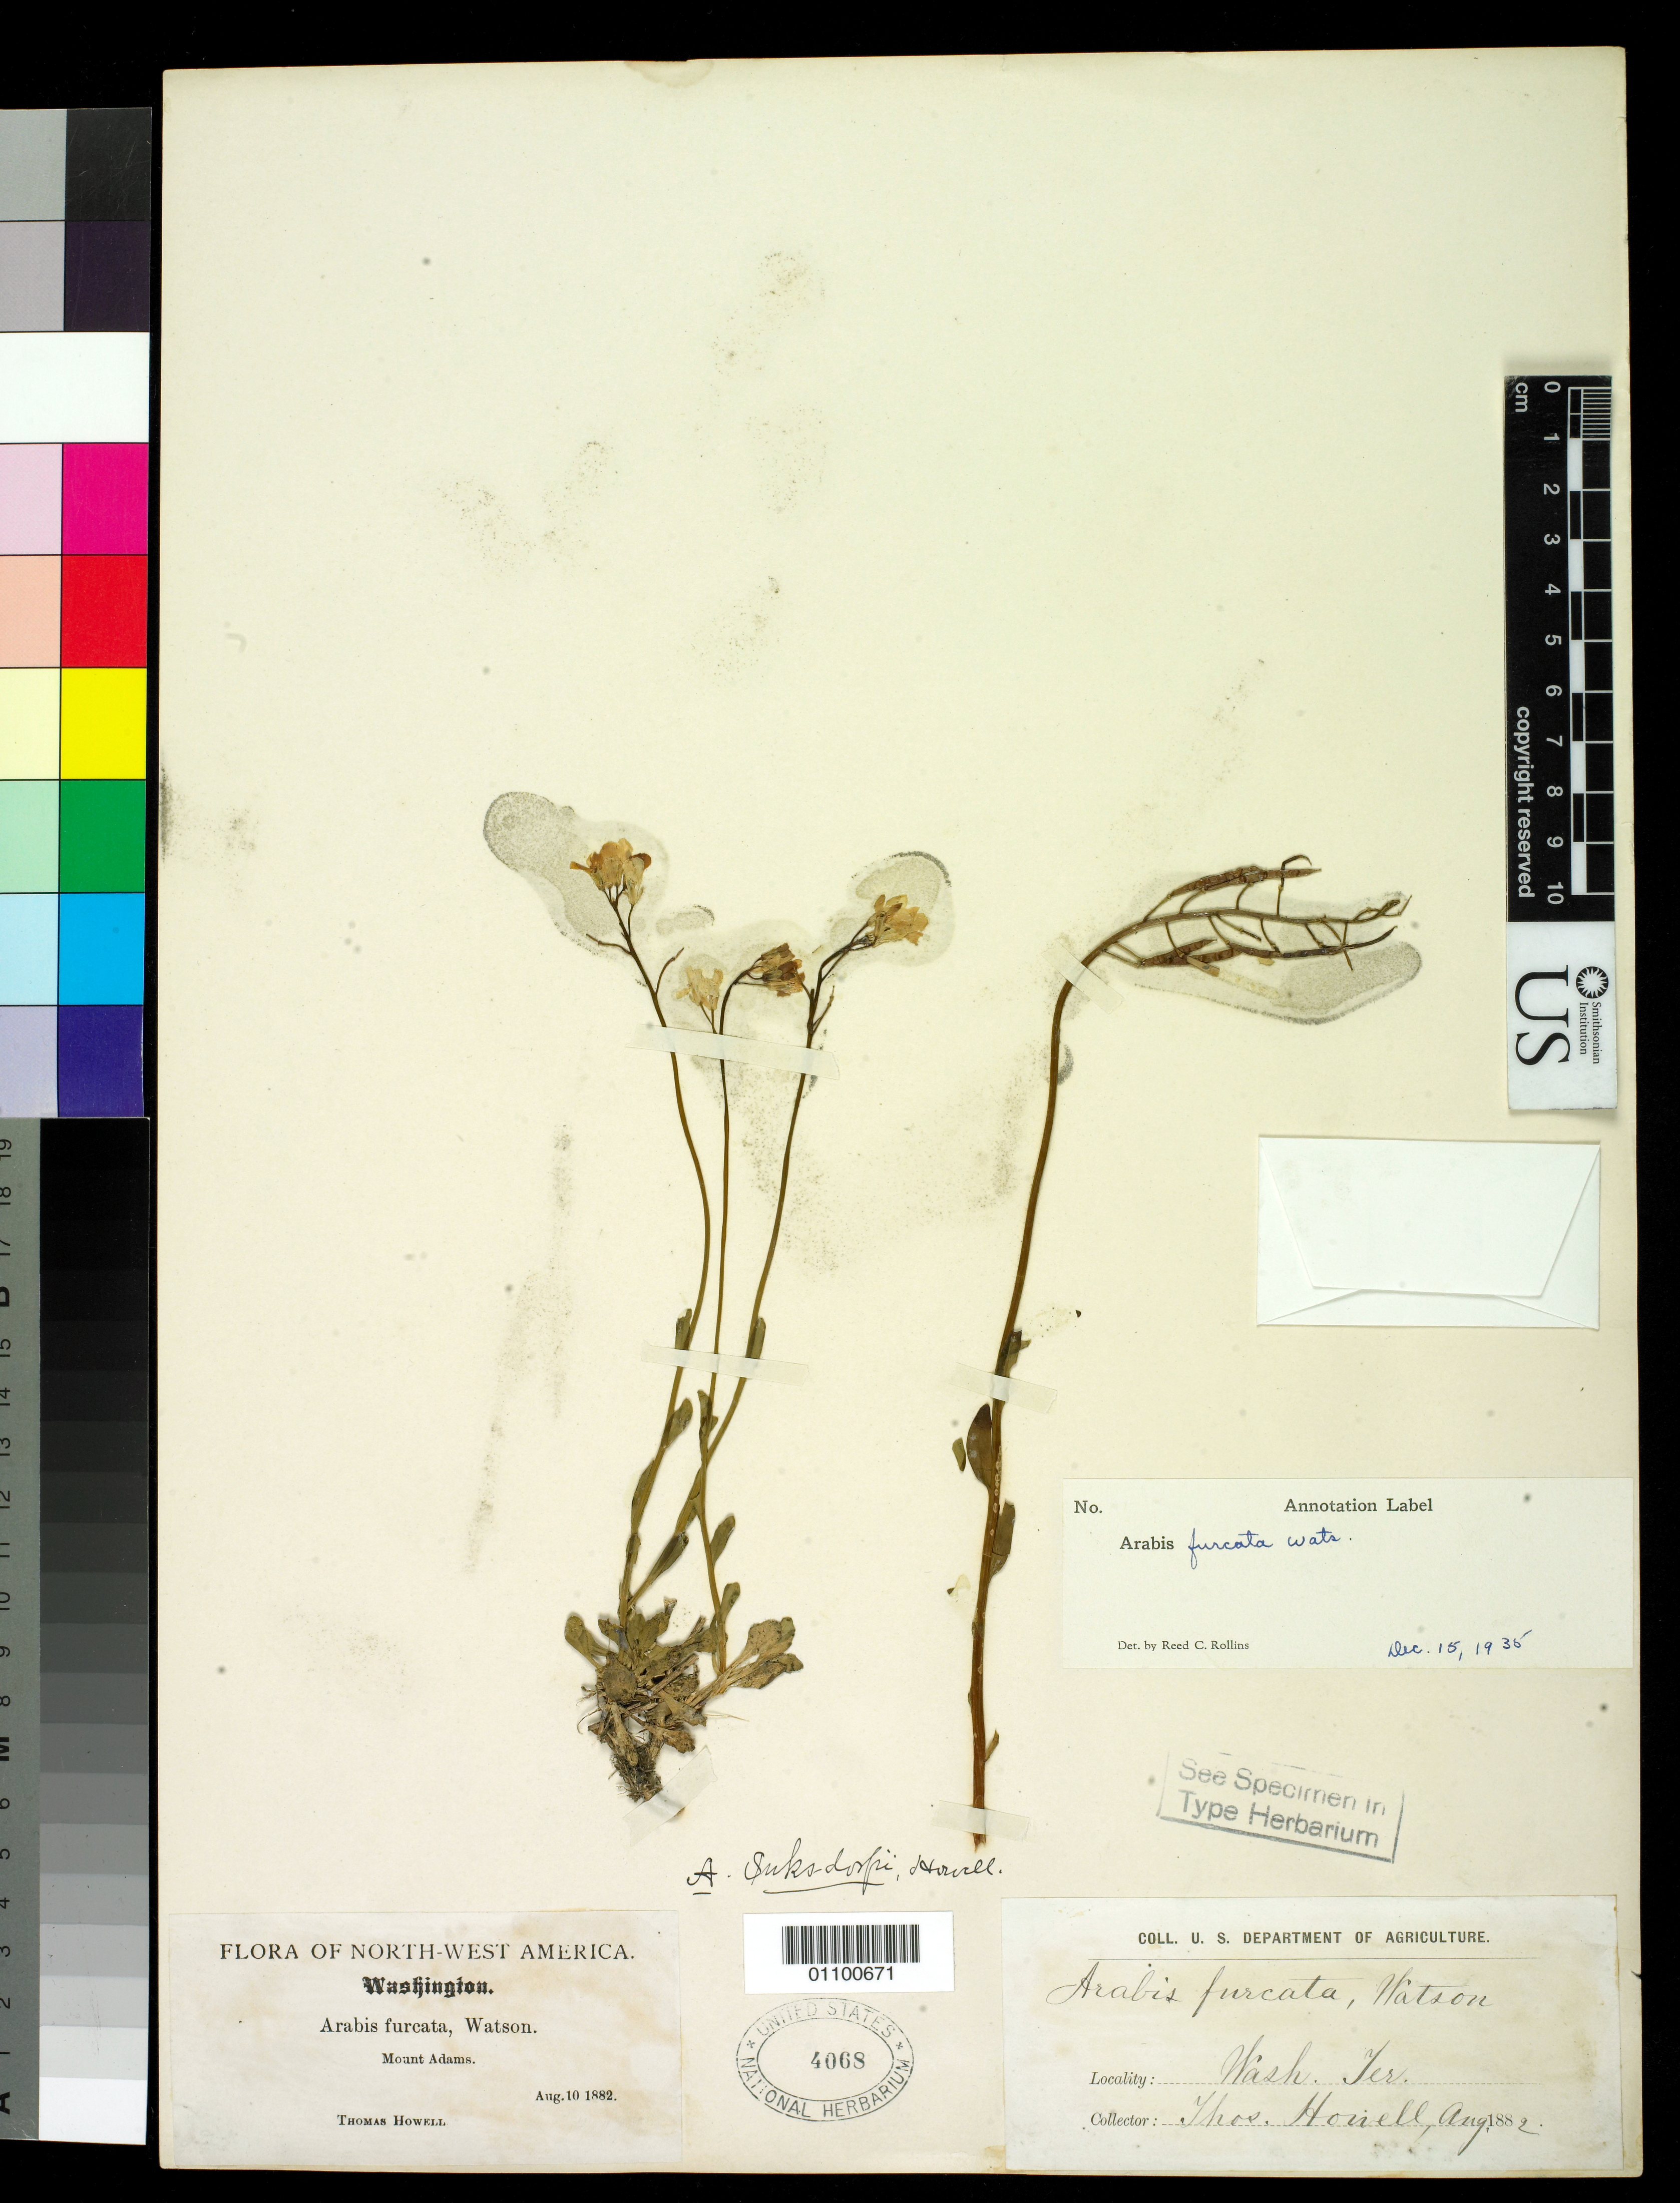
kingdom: Plantae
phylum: Tracheophyta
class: Magnoliopsida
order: Brassicales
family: Brassicaceae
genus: Arabis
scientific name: Arabis suksdorfii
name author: Howell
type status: Possible Type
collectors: T. J. Howell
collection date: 1882-08-10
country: United States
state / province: Washington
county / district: Yakima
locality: Mount Adams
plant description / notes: Protologue, "On dry alluvial ridges Mount Adams Washington near the line of perpetual snow."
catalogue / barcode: US 4068